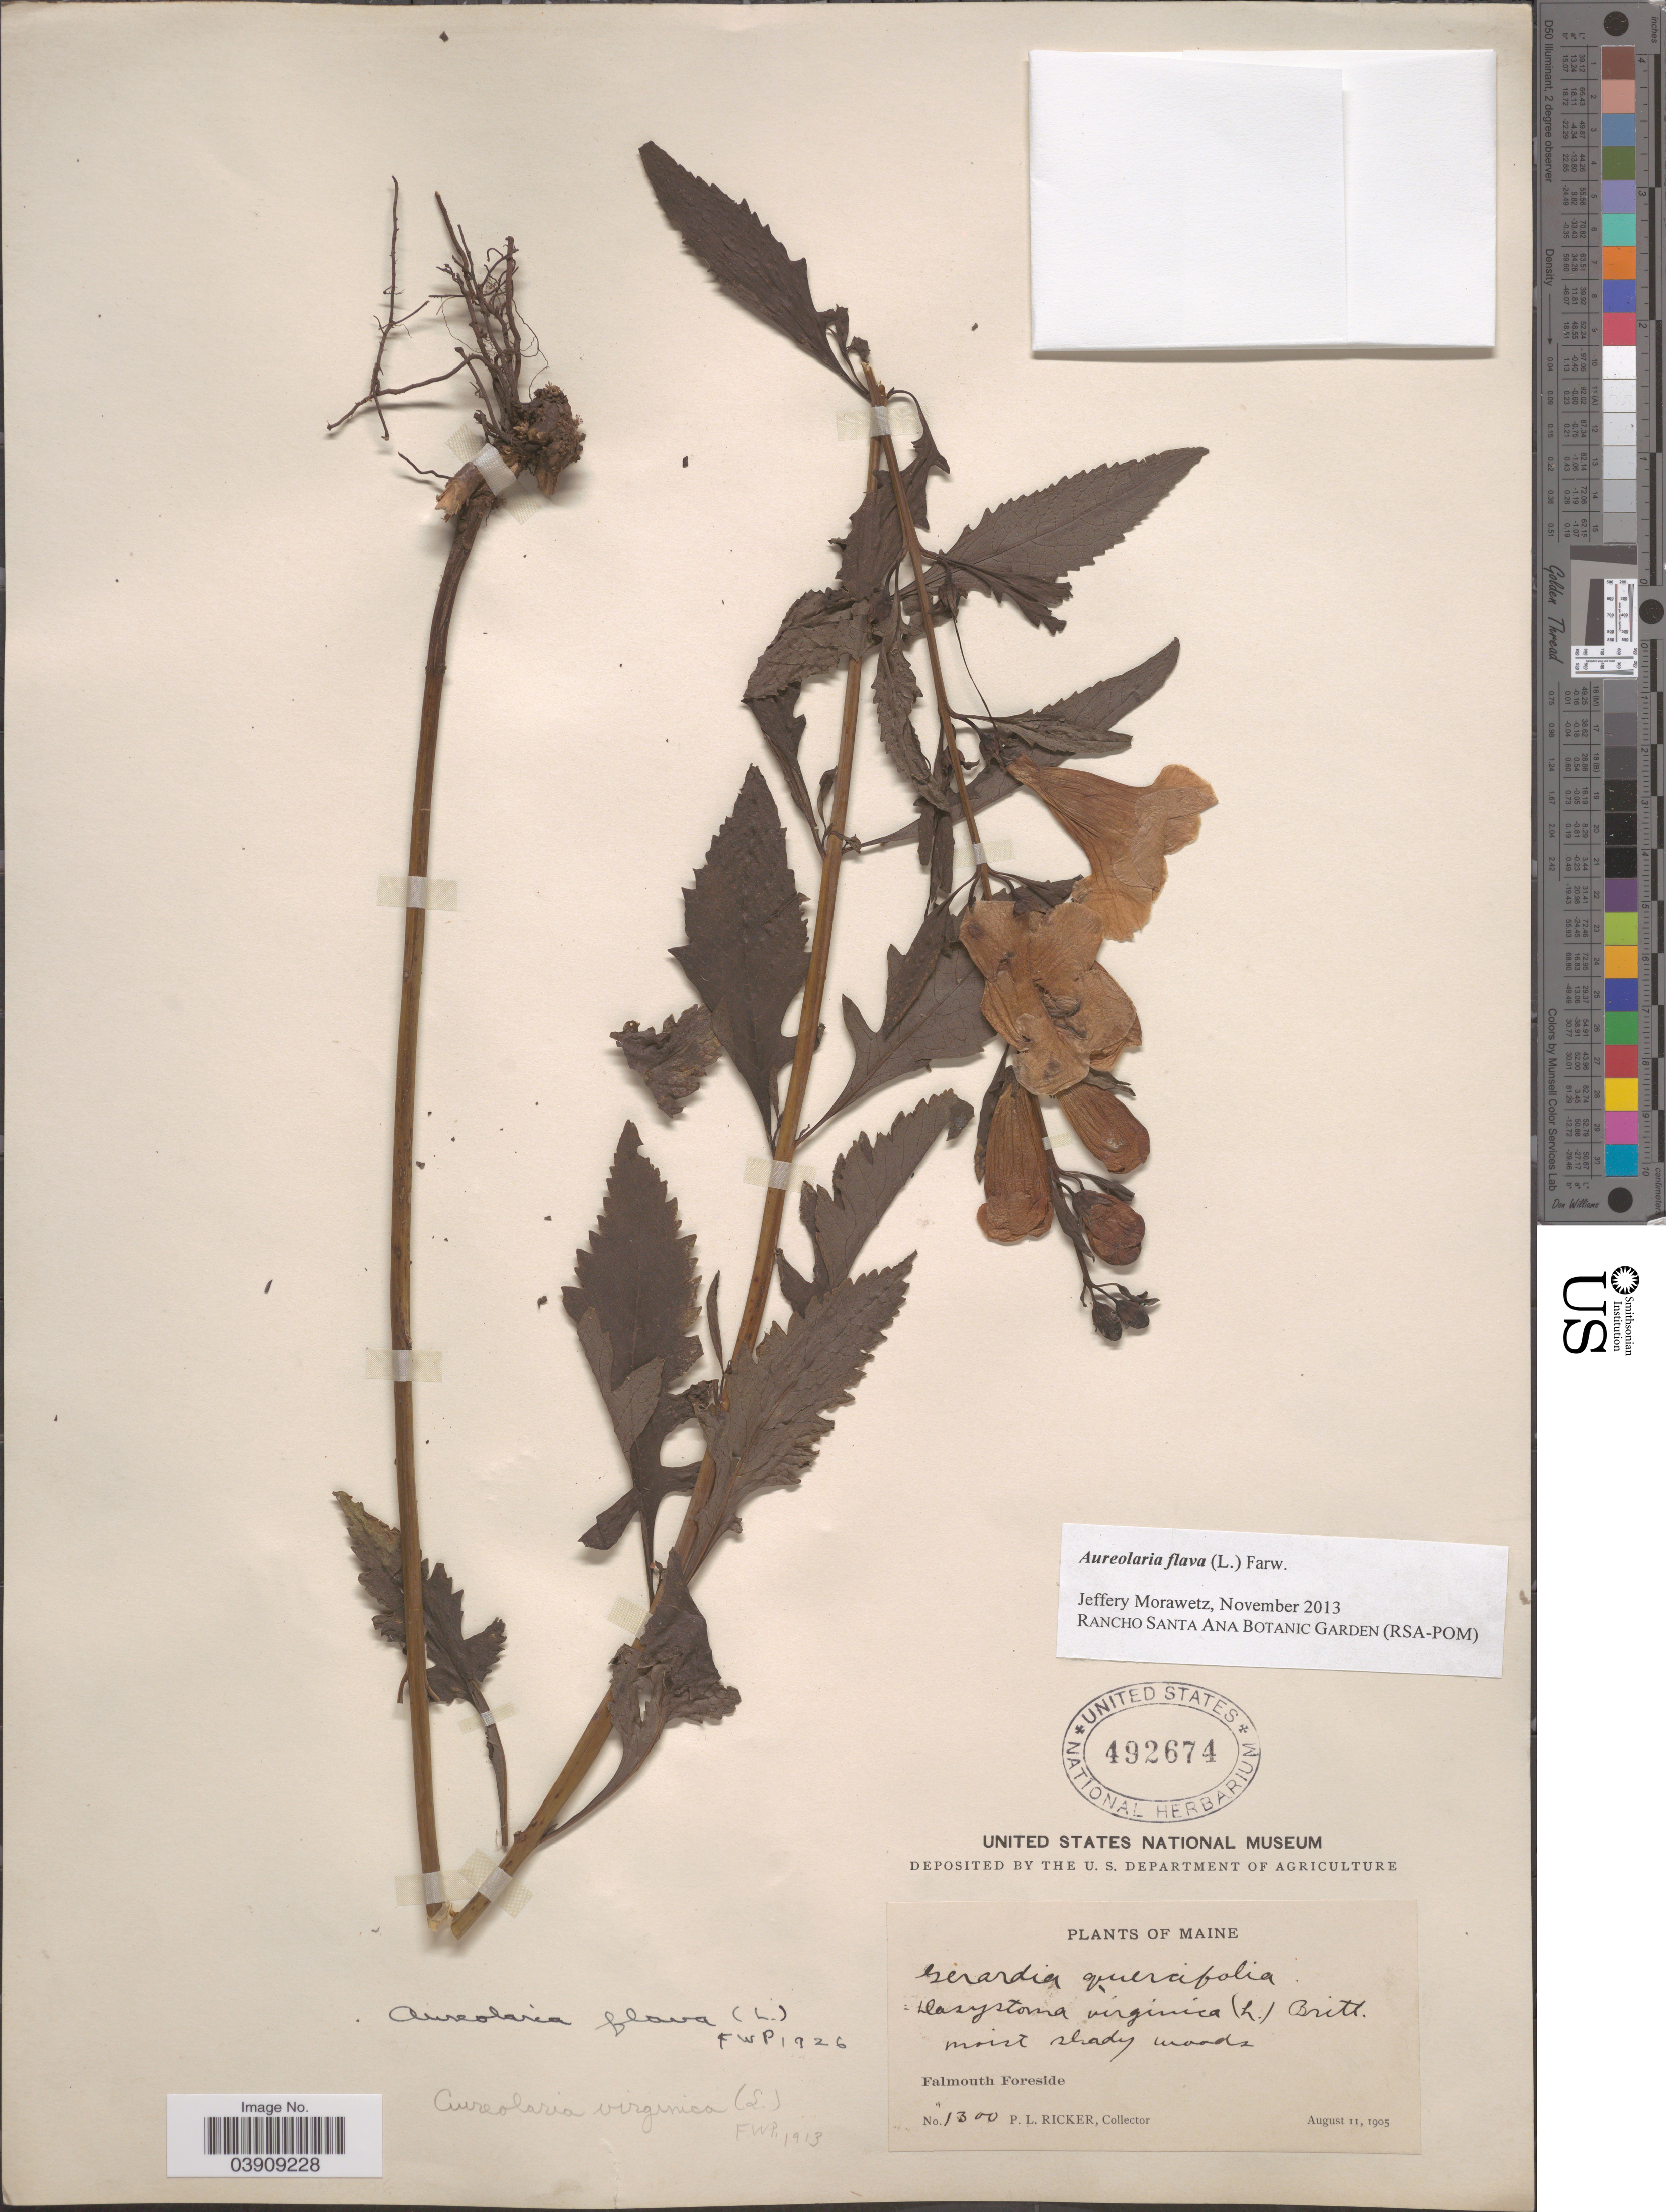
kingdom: Plantae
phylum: Tracheophyta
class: Magnoliopsida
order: Lamiales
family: Orobanchaceae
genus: Aureolaria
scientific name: Aureolaria flava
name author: (L.) Farw.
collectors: P. Ricker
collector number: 1300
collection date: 1905-08-11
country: United States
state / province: Maine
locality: Falmouth Foreside.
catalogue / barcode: US 492674